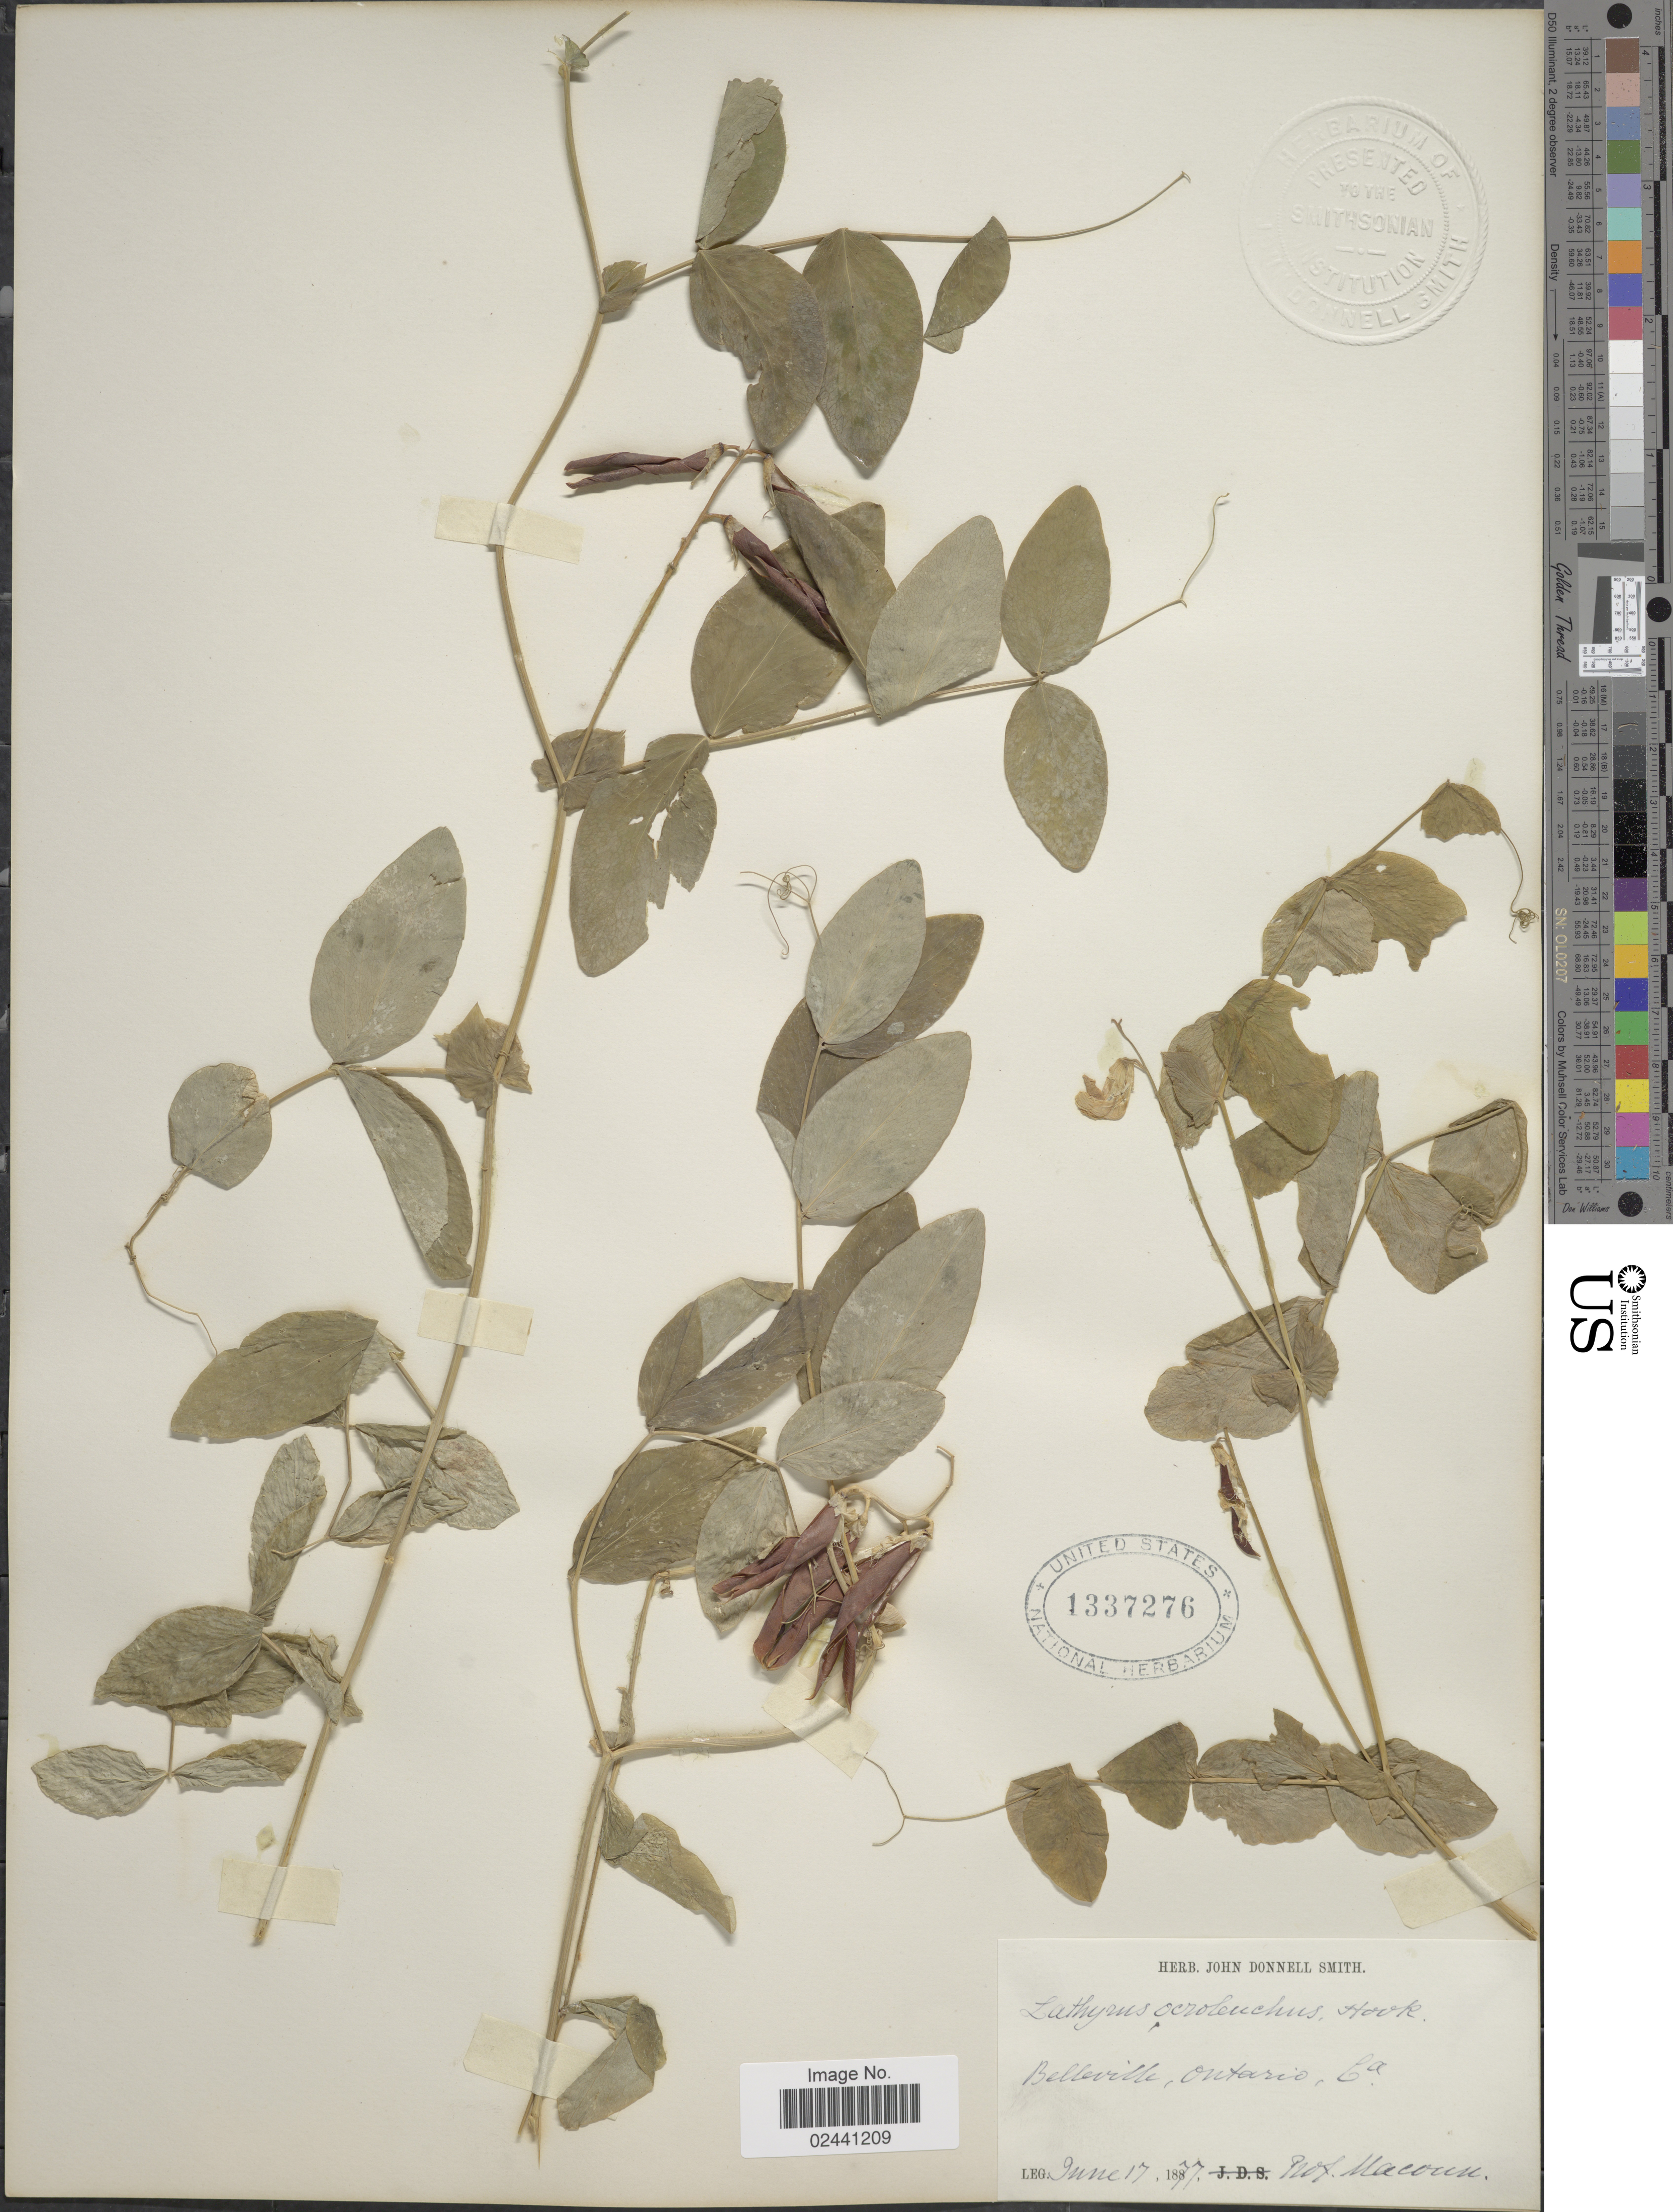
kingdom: Plantae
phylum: Tracheophyta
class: Magnoliopsida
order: Fabales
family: Fabaceae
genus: Lathyrus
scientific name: Lathyrus ochroleucus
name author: Hook.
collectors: -- Macoun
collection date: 1877-06-17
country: Canada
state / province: Ontario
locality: Belleville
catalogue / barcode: US 1337276